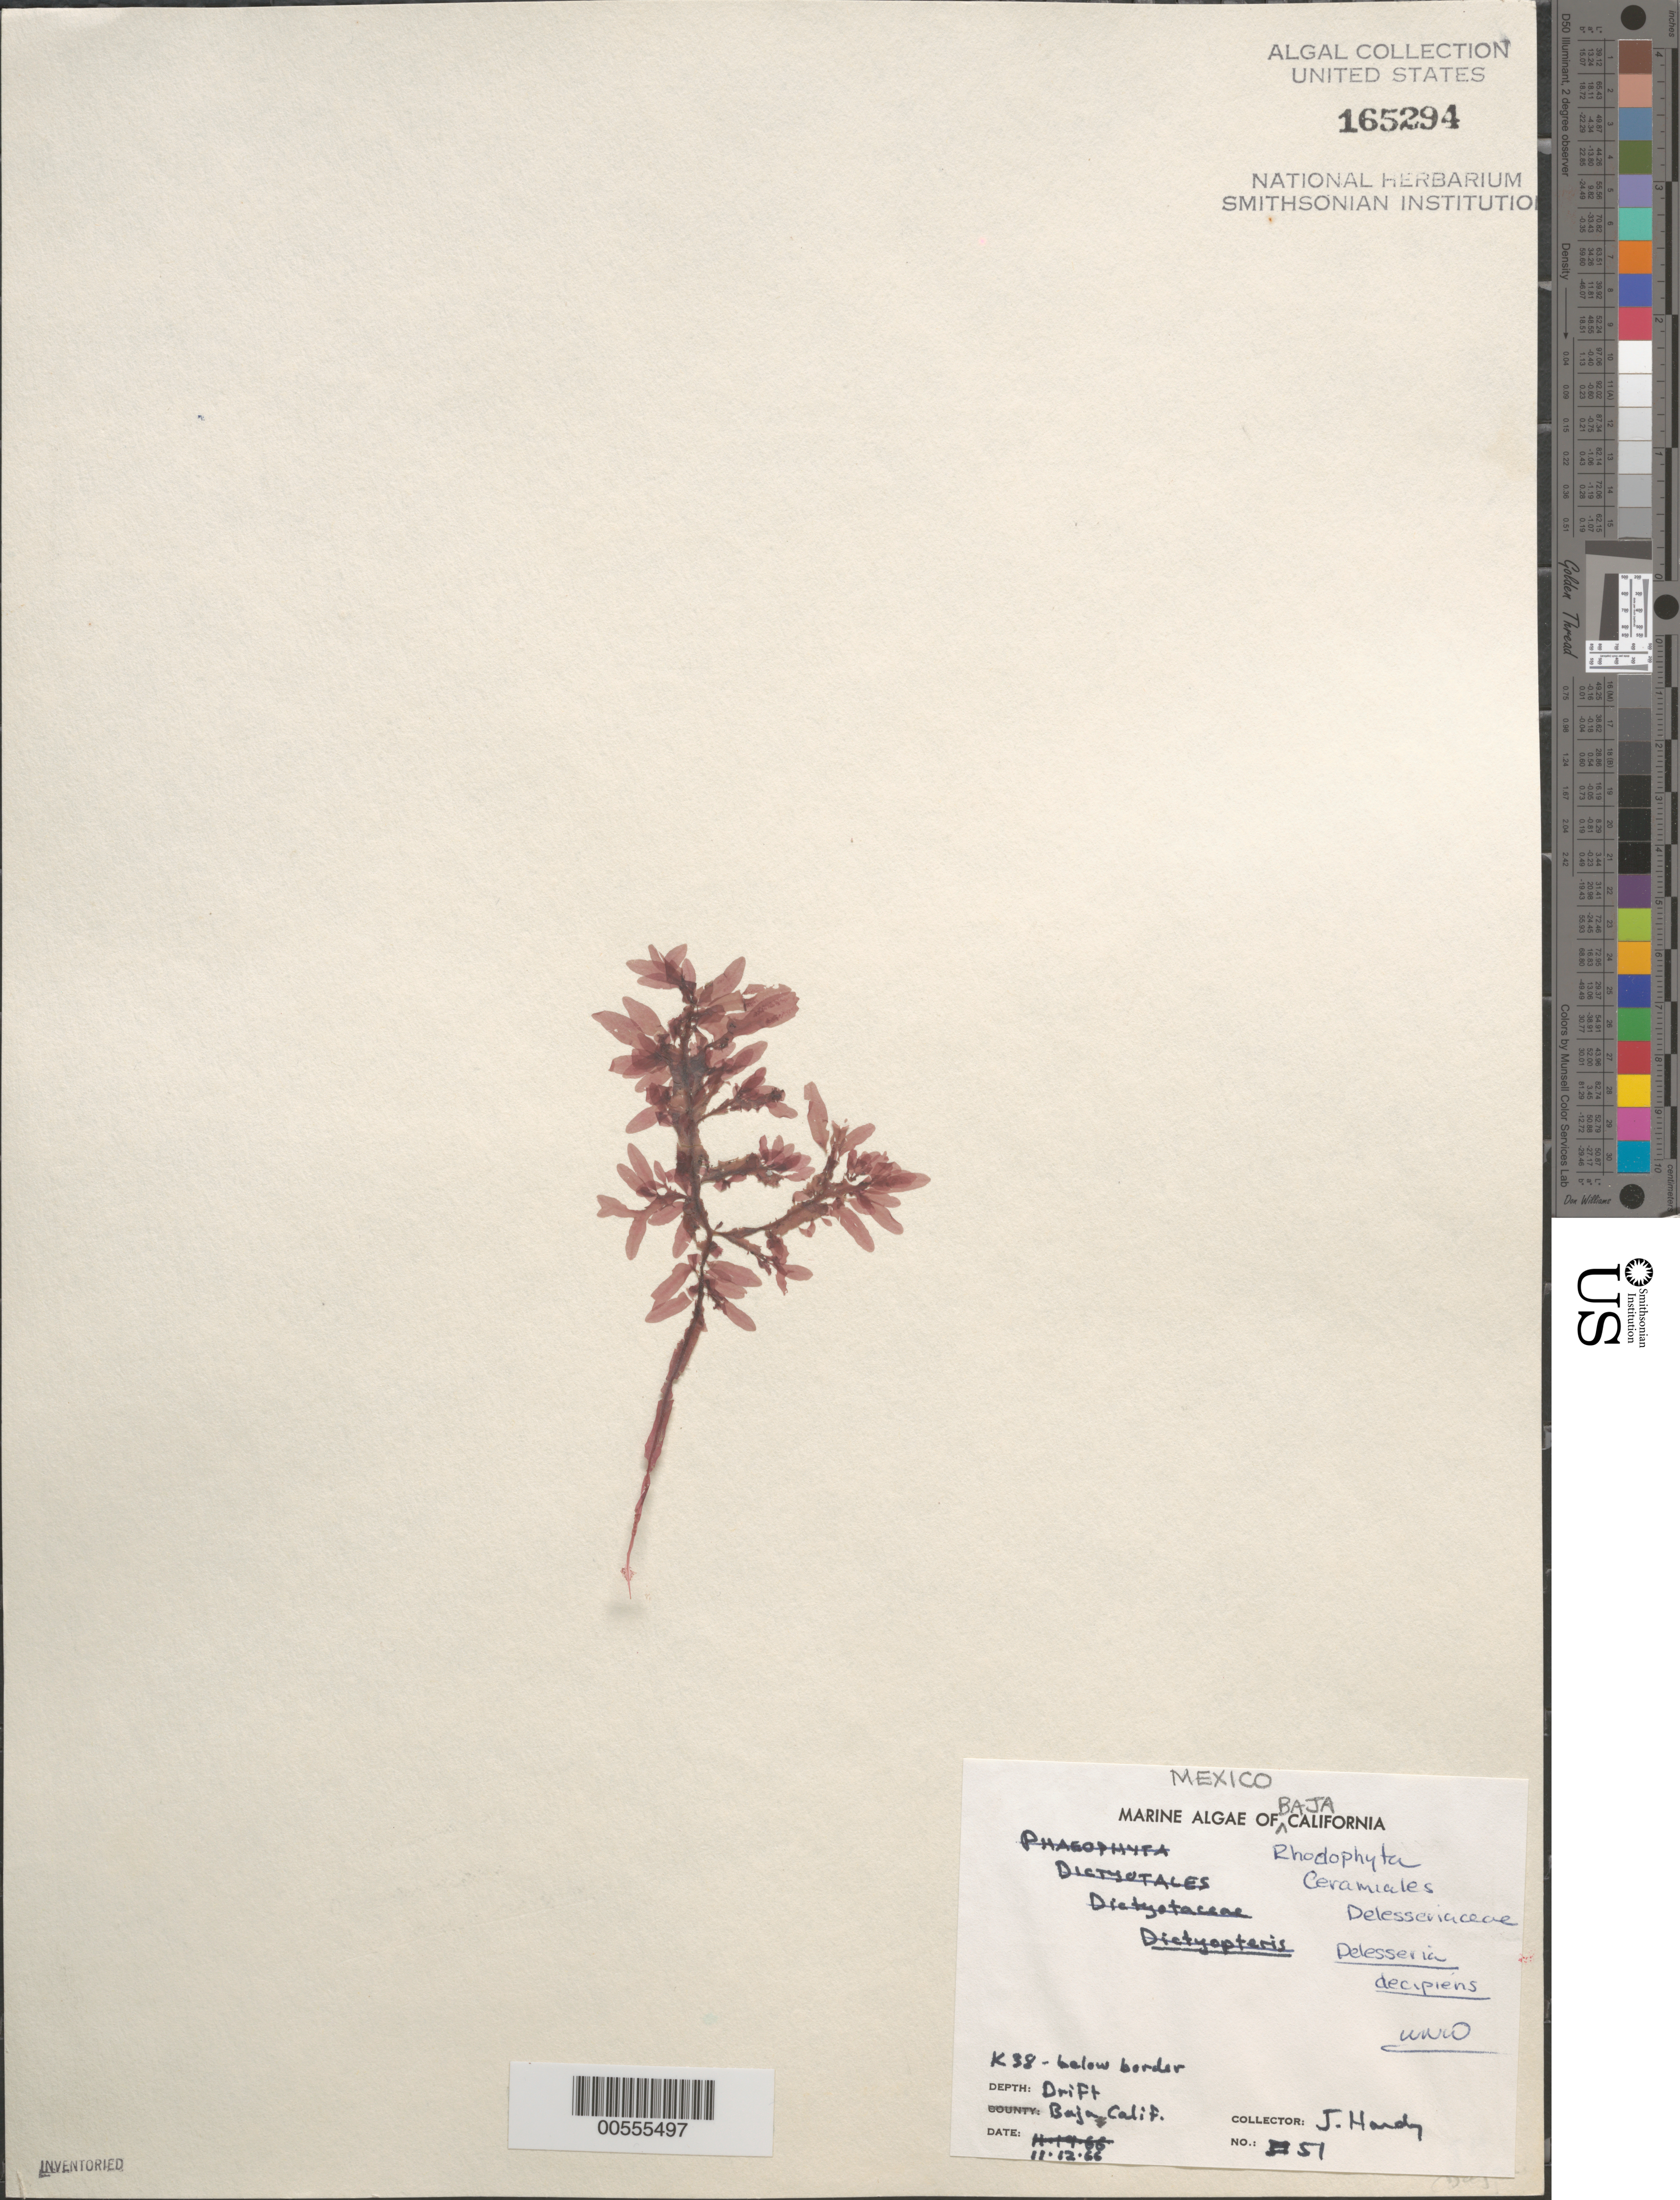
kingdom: Plantae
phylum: Rhodophyta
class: Florideophyceae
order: Ceramiales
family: Delesseriaceae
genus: Cumathamnion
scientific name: Cumathamnion decipiens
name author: (J. Agardh) M.J. Wynne & G.W. Saunders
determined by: Algae name updating Project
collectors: J. Hardy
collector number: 51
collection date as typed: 12 Nov 1966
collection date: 1966-11-12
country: Mexico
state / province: Baja California Norte / Baja California Sur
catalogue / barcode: US 165294